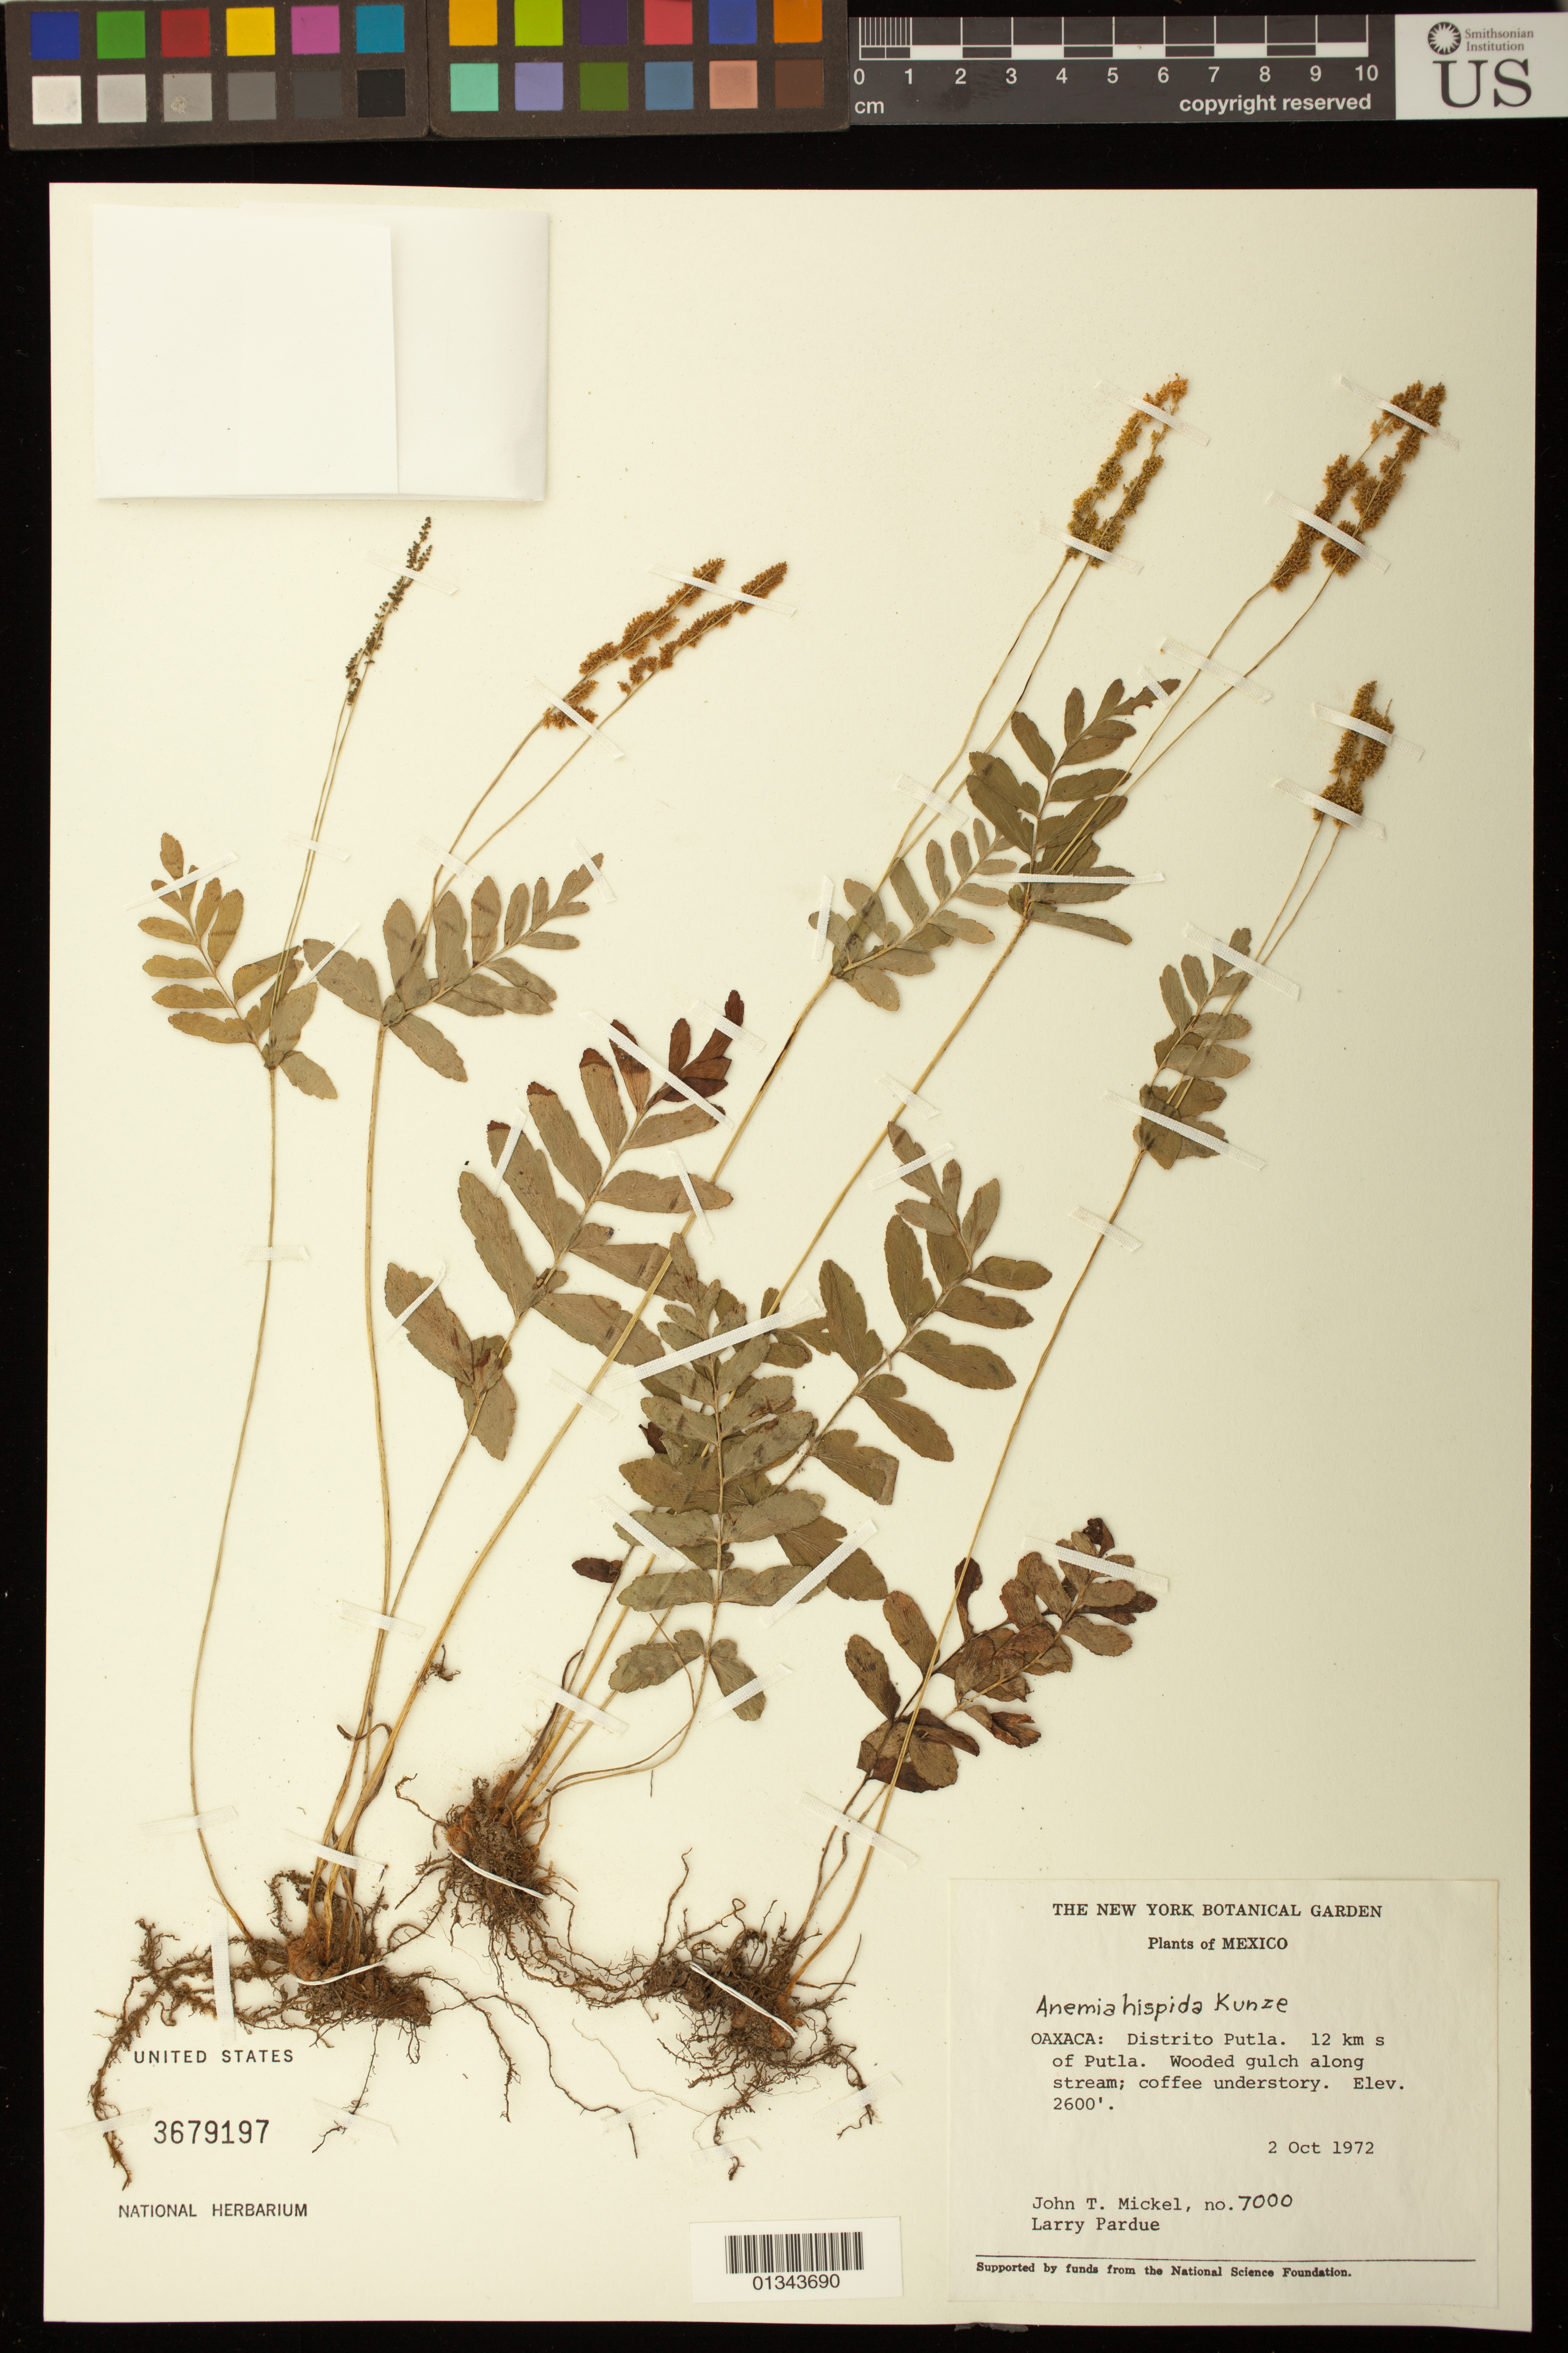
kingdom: Plantae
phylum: Tracheophyta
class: Polypodiopsida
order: Schizaeales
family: Anemiaceae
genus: Anemia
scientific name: Anemia hispida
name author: Kunze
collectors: J. T. Mickel & L. Pardue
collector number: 7000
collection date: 1972-10-02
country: Mexico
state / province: Oaxaca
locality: Distrito Putla. 12km S of Putla.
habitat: Wooded gulch along stream; coffee understory.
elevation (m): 792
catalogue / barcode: US 3679197